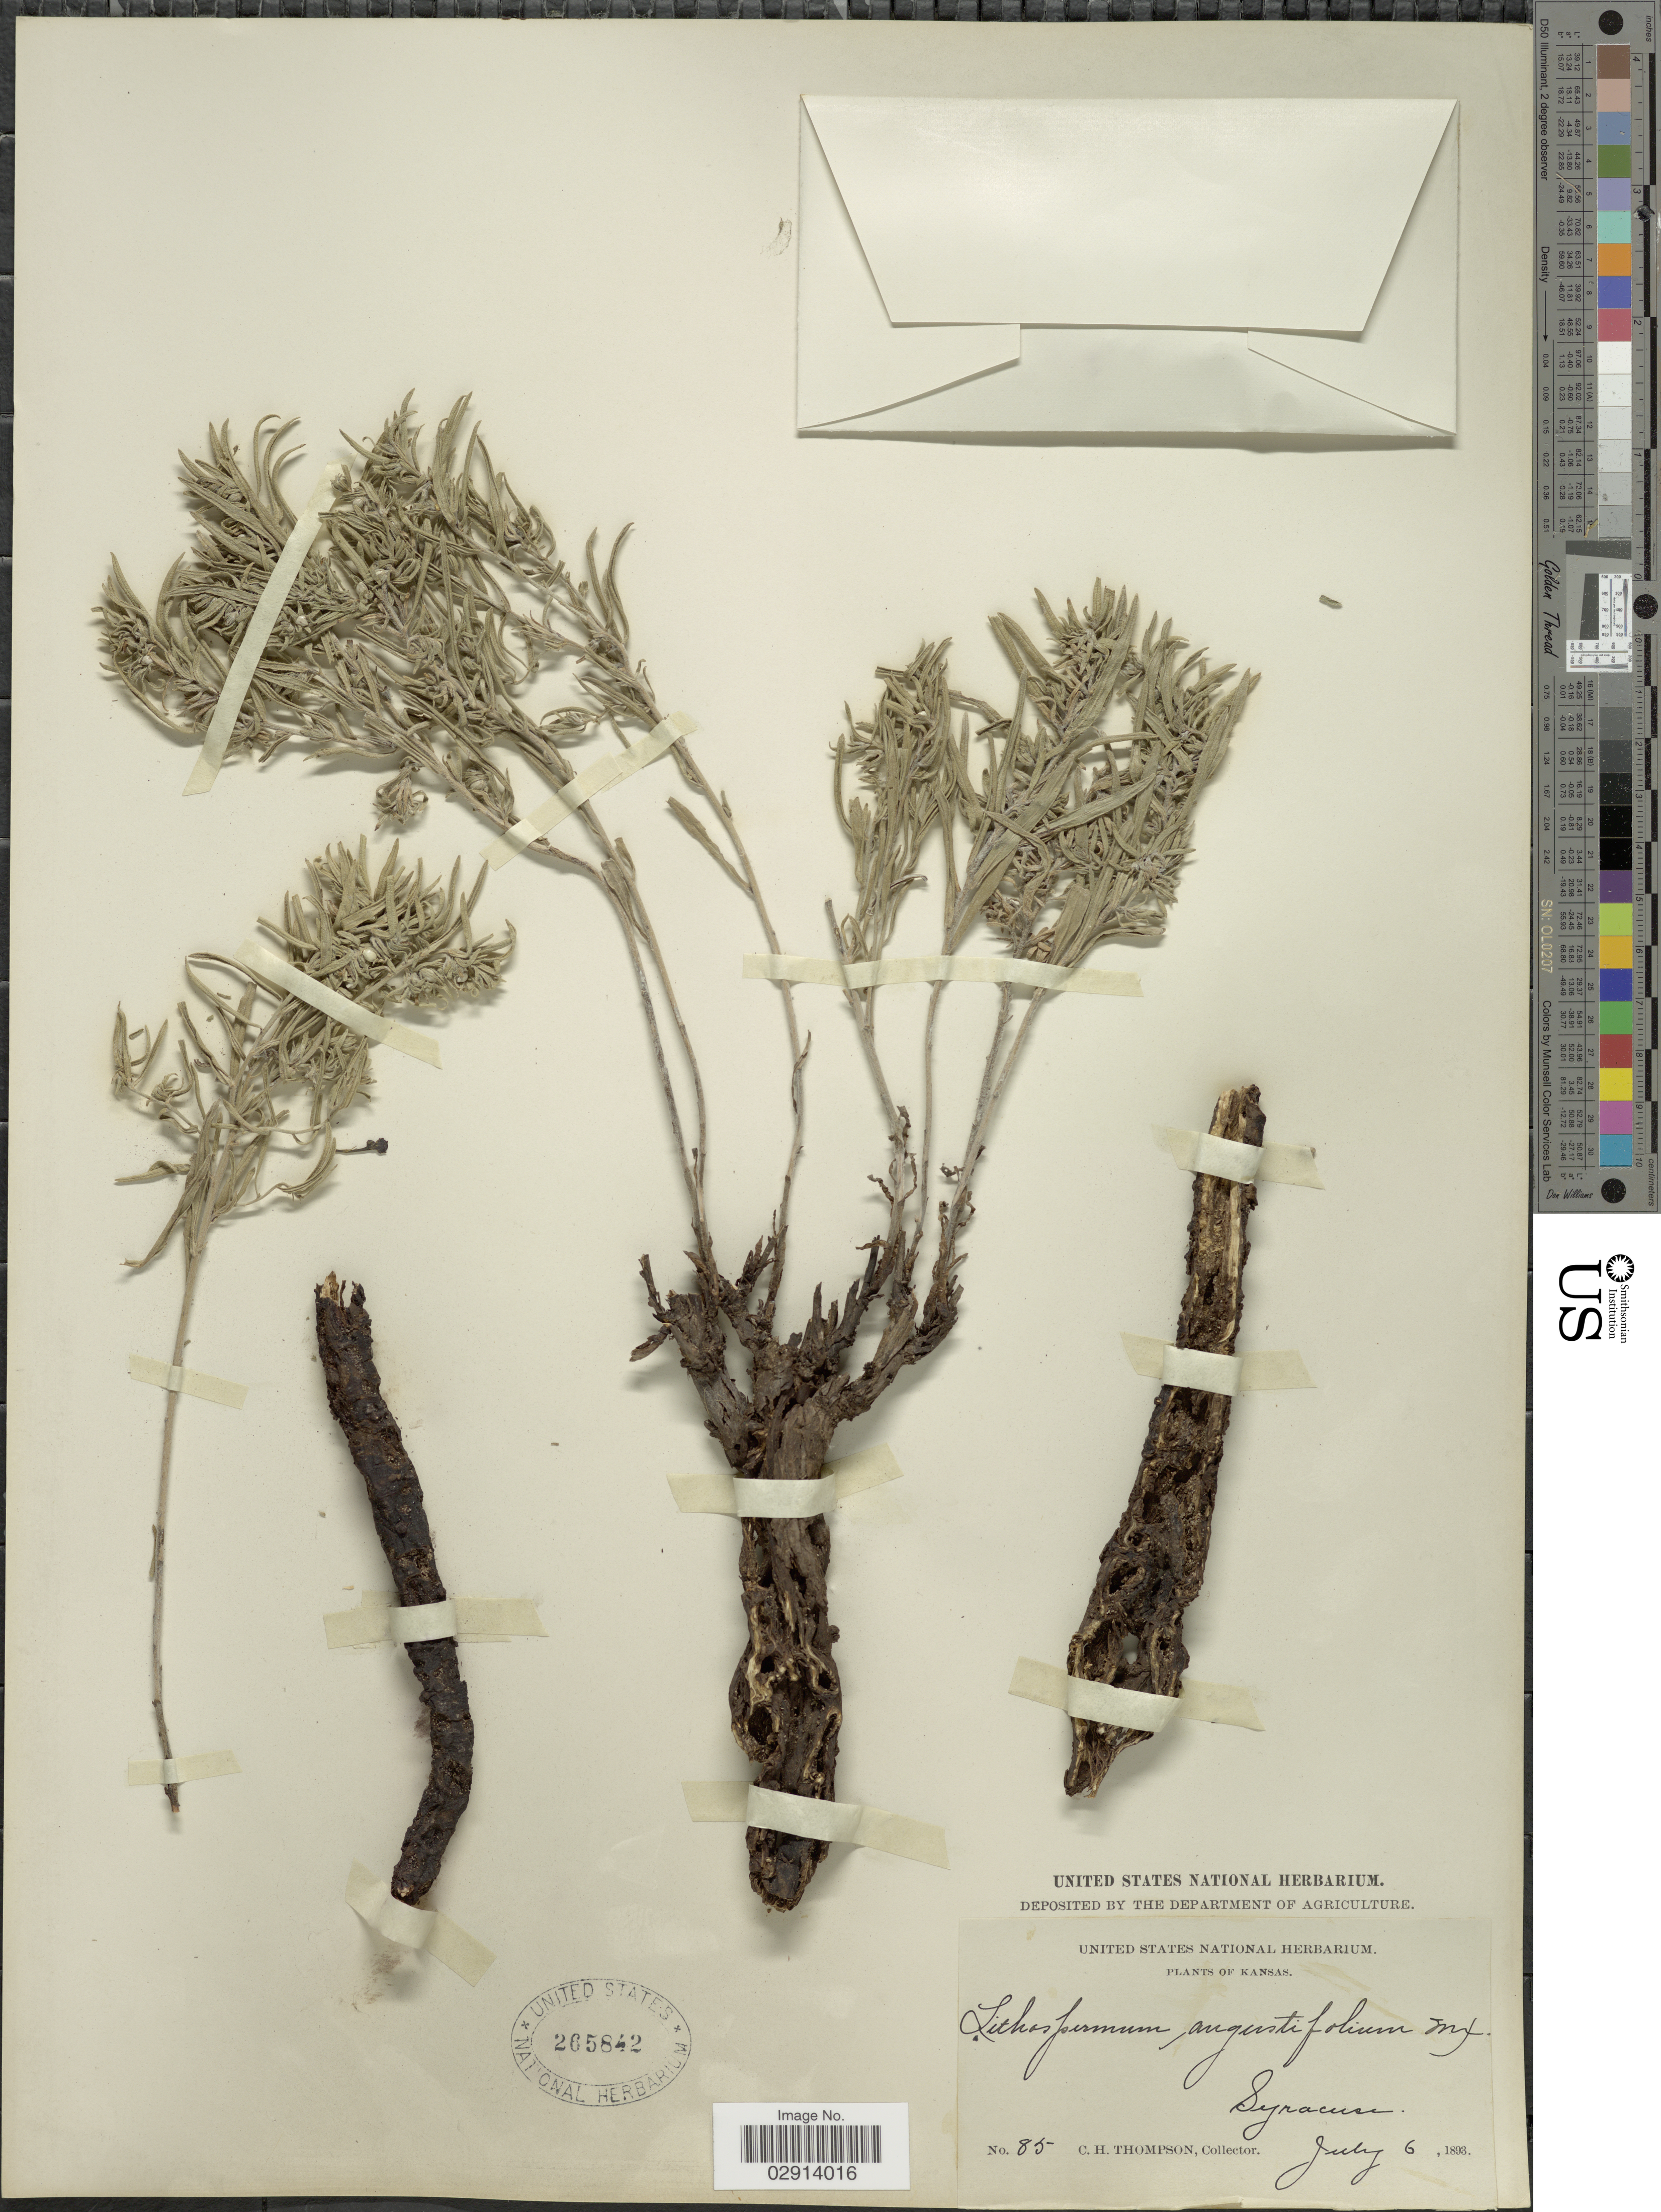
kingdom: Plantae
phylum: Tracheophyta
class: Magnoliopsida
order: Boraginales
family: Boraginaceae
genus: Lithospermum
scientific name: Lithospermum incisum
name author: Lehm.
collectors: C. H. Thompson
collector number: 85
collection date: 1893-07-06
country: United States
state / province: Kansas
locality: Syracuse.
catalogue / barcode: US 265842